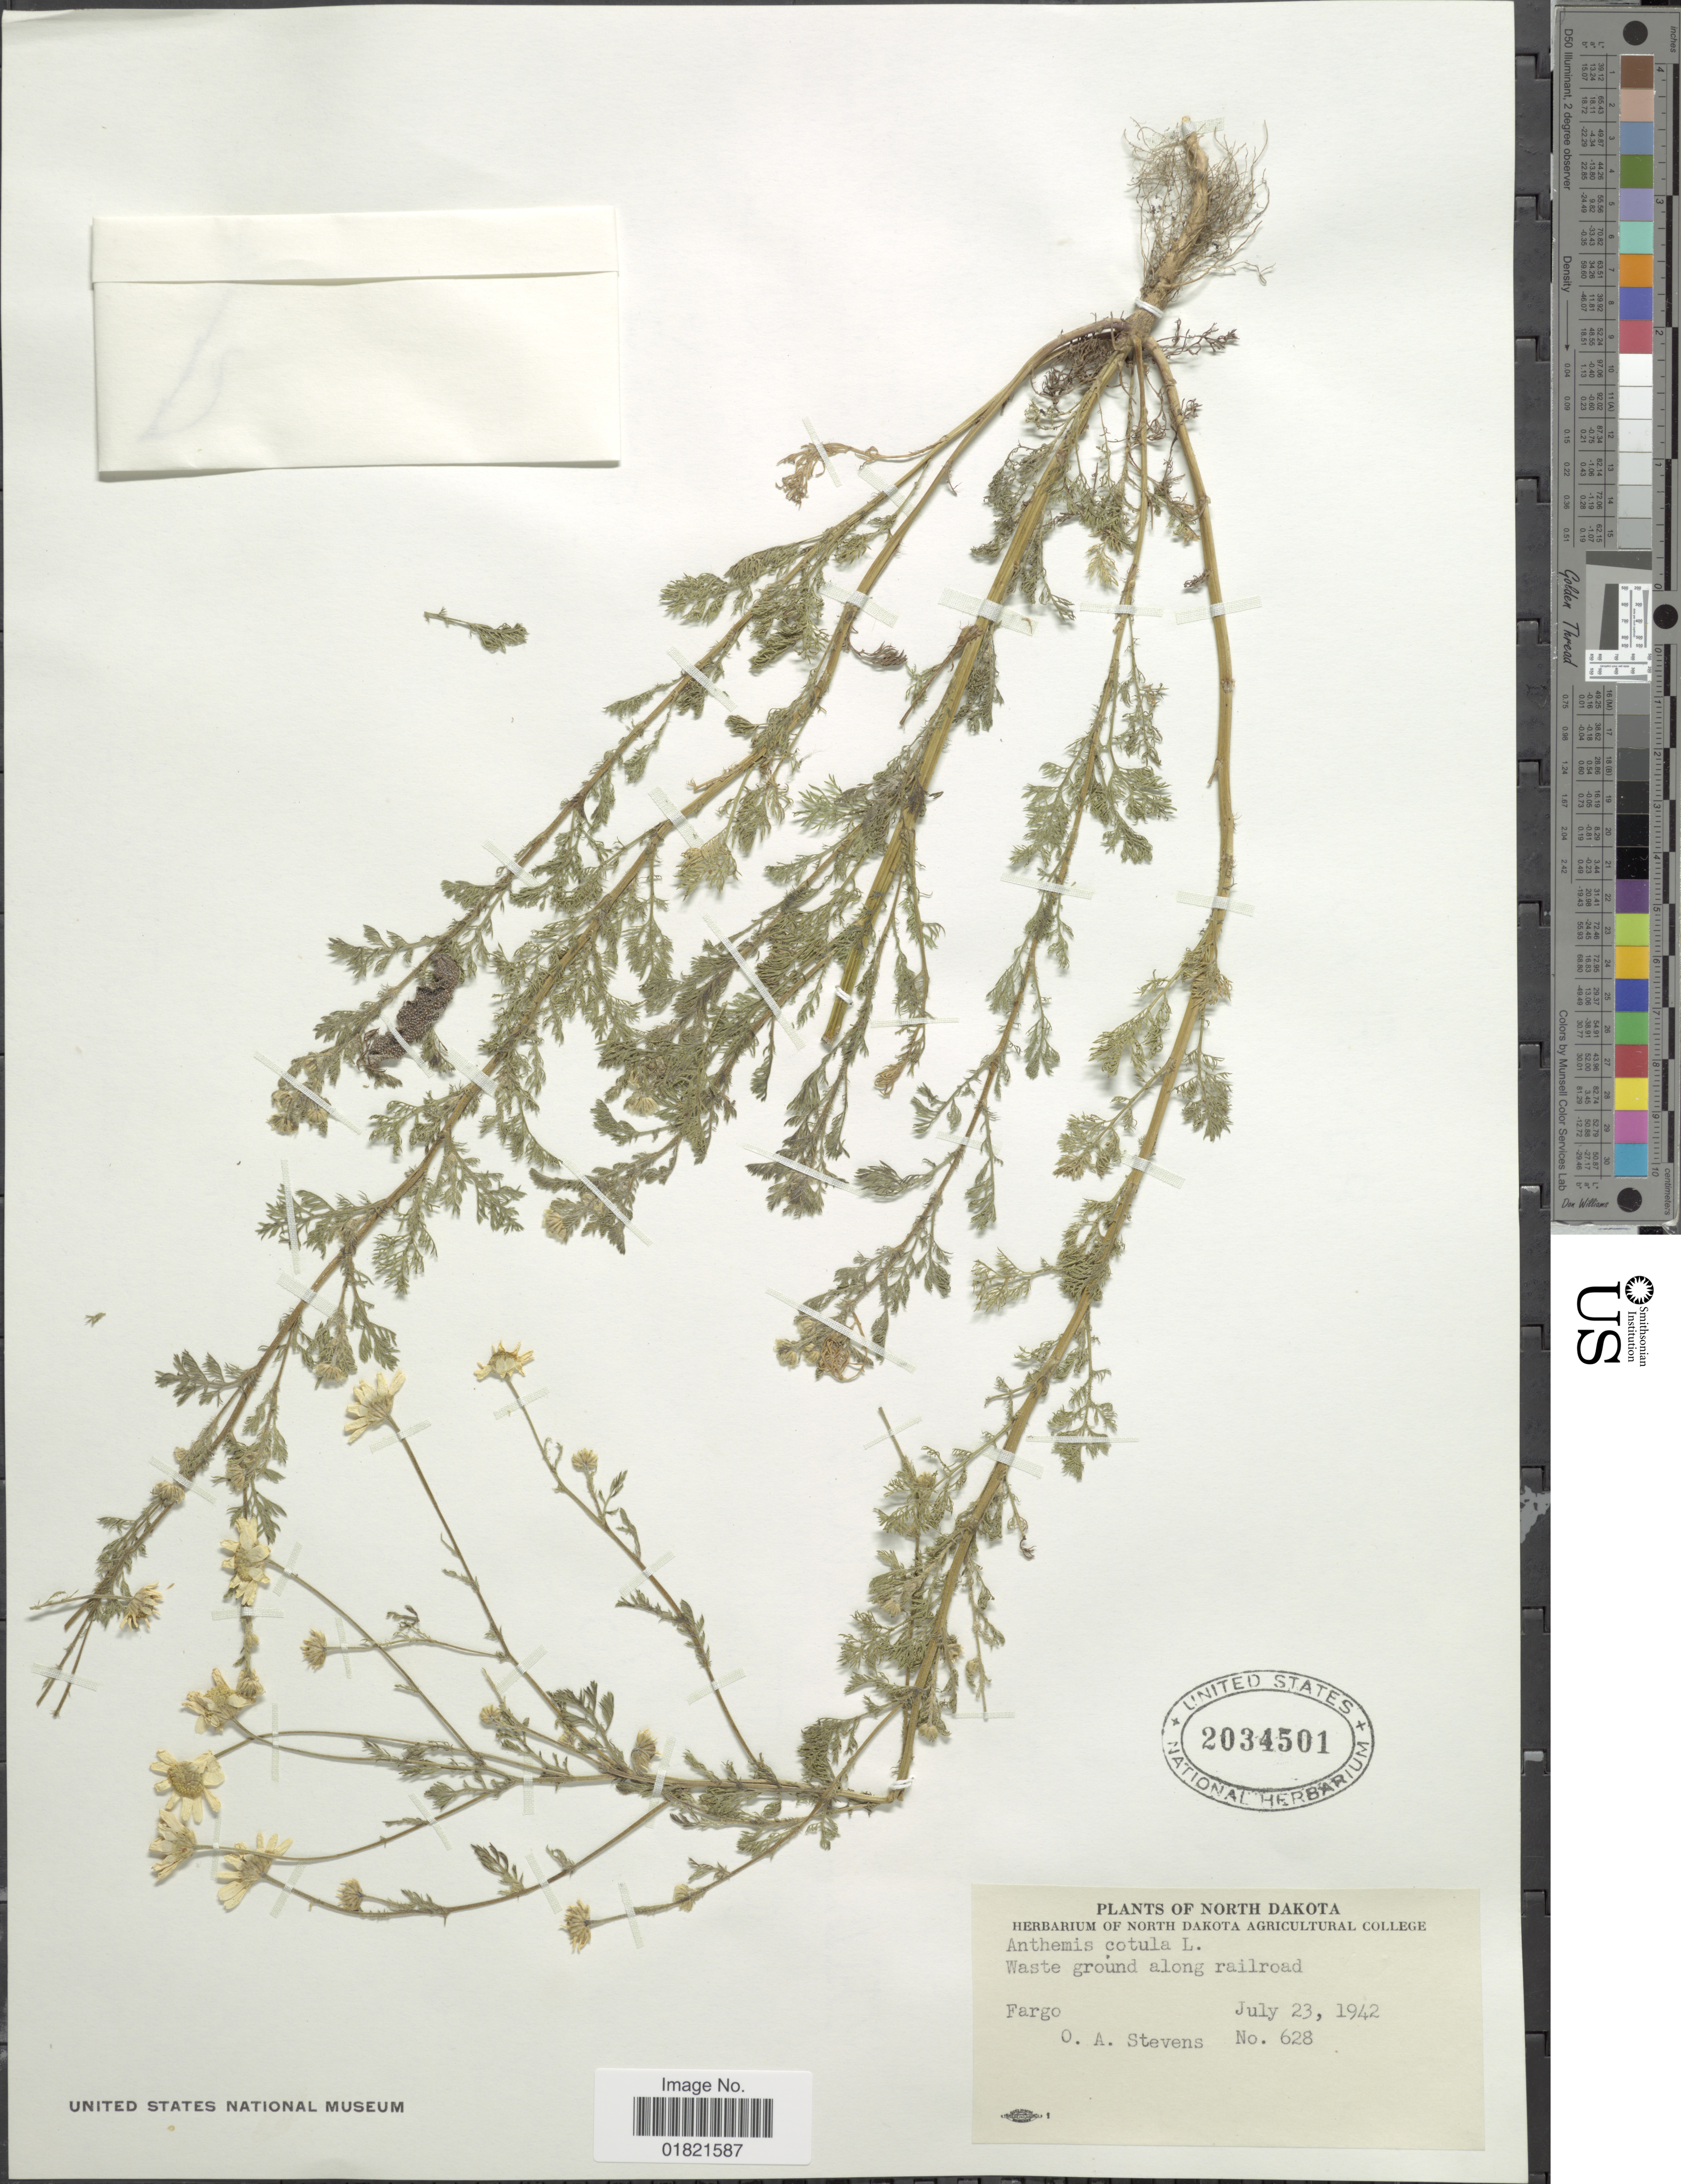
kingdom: Plantae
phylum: Tracheophyta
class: Magnoliopsida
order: Asterales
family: Asteraceae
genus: Anthemis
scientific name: Anthemis cotula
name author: L.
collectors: O. A. Stevens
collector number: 628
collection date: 1942-07-23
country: United States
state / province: North Dakota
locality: Fargo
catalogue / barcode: US 2034501